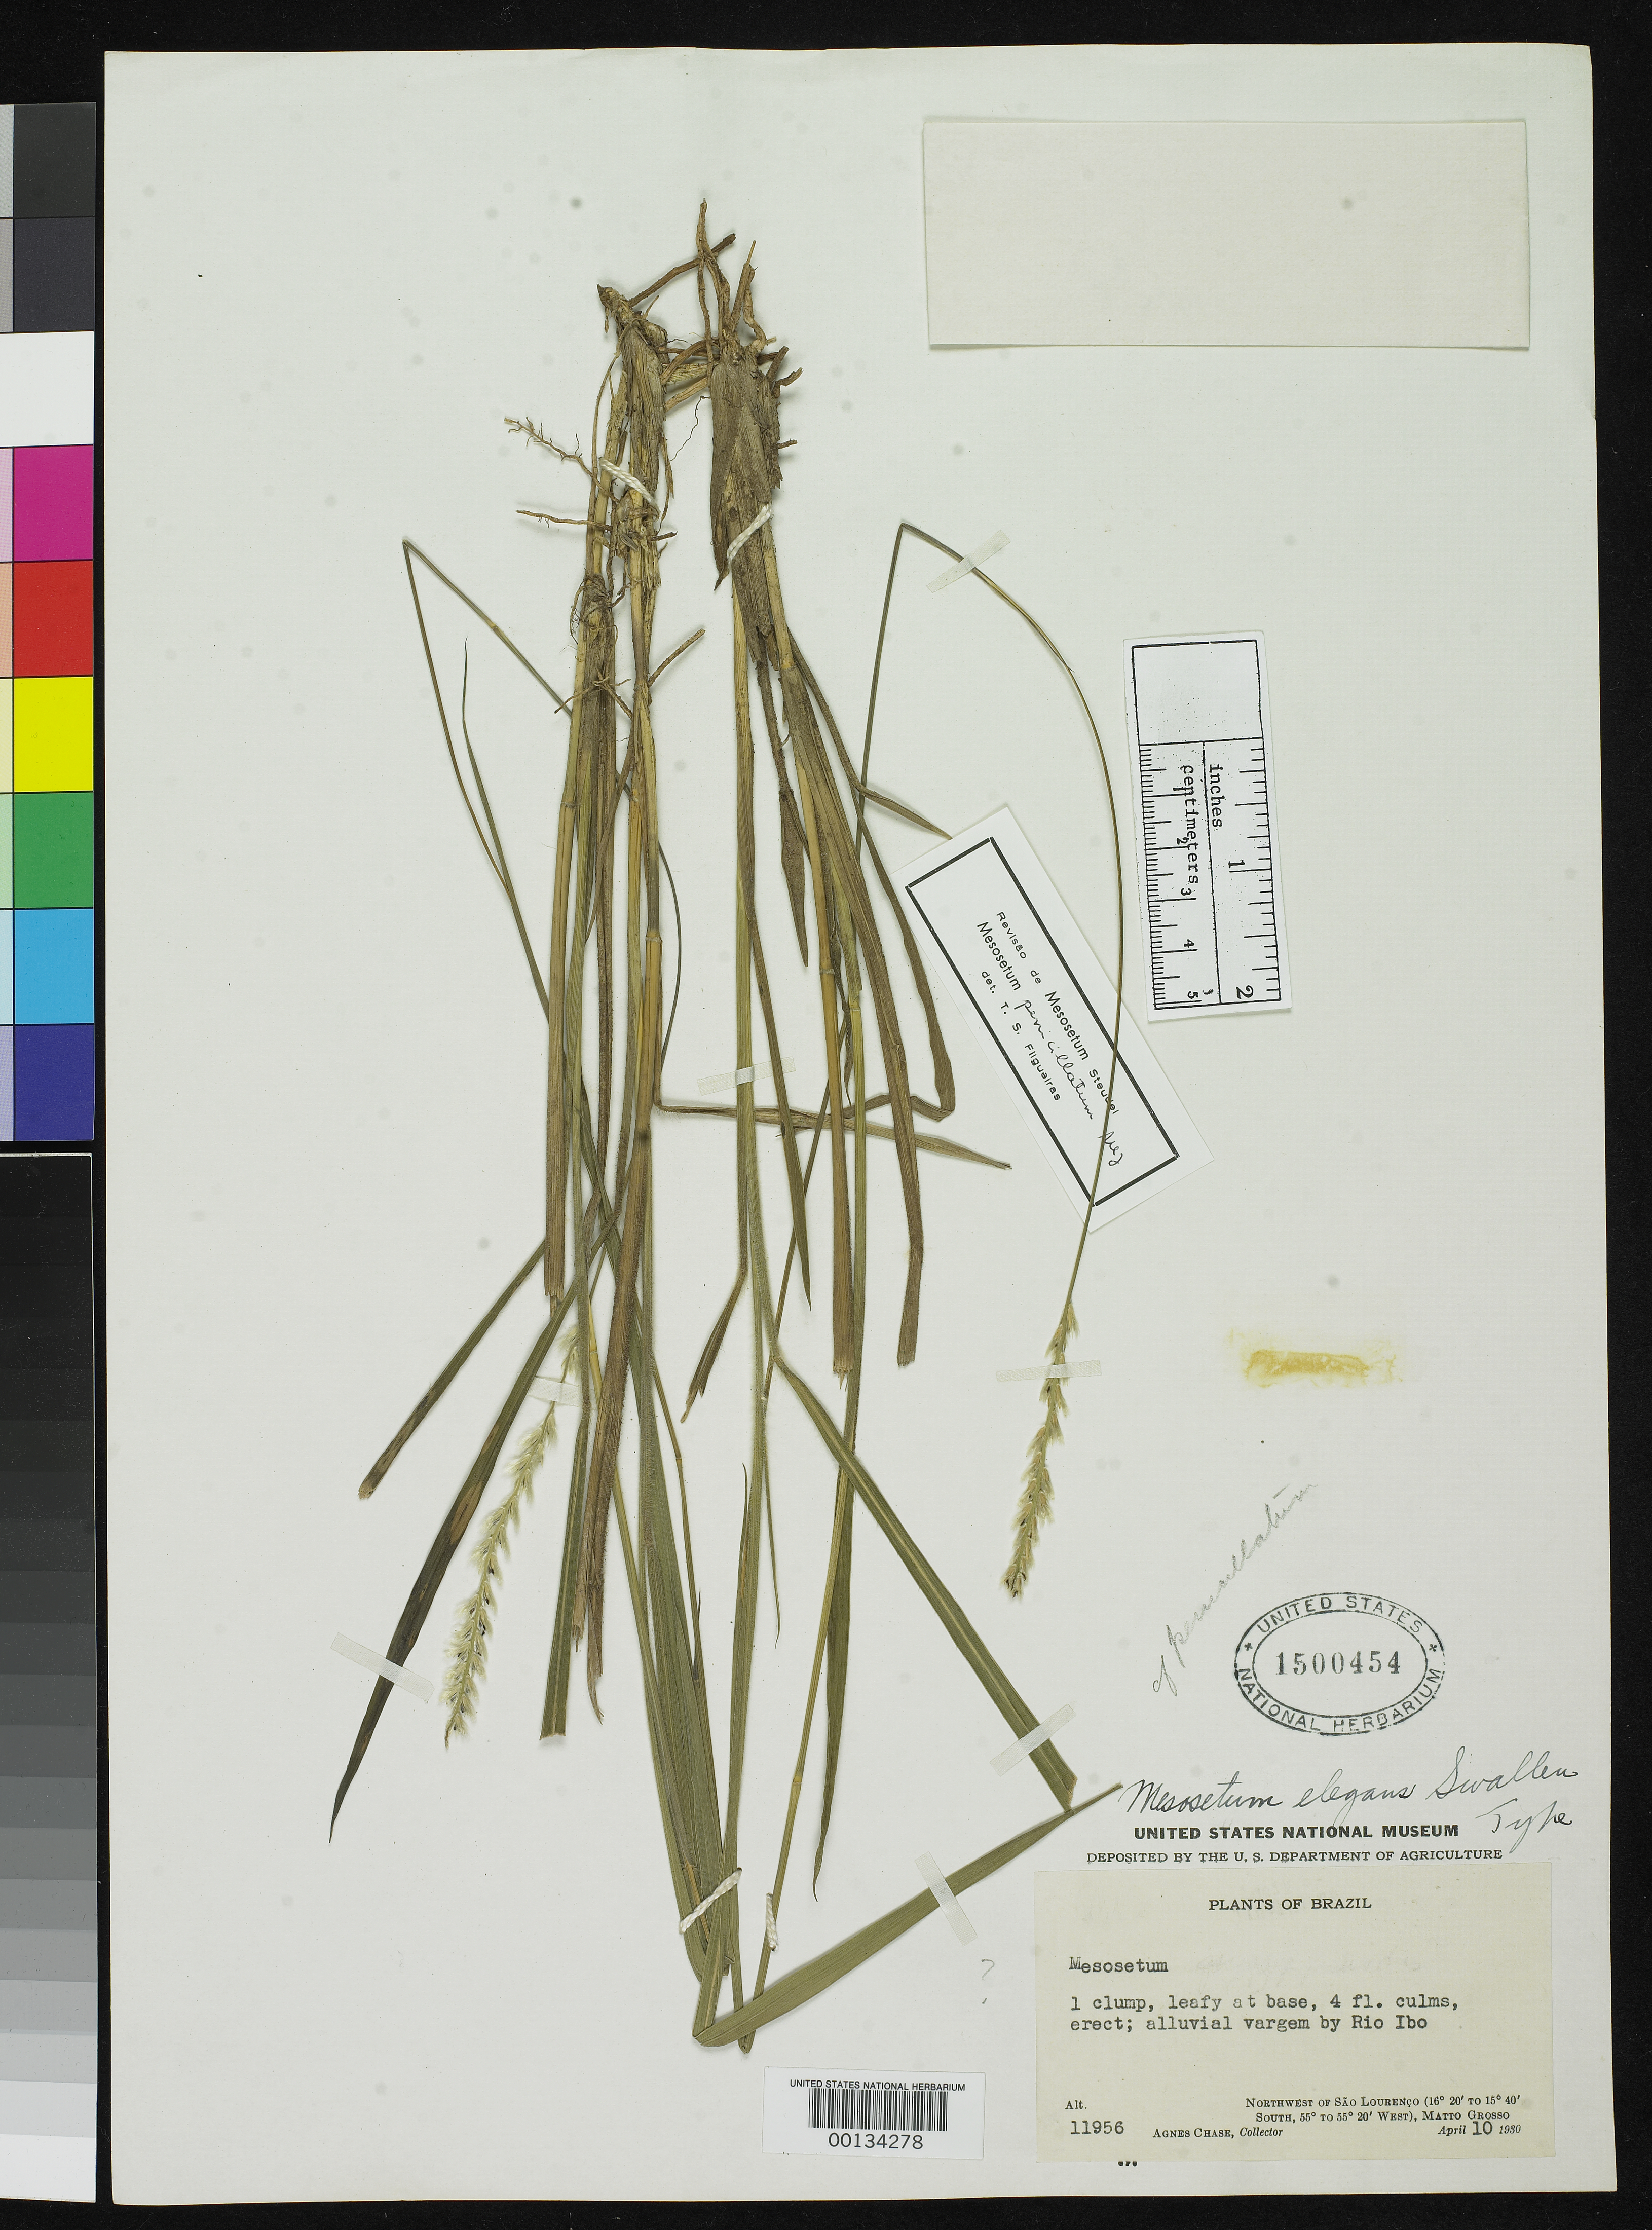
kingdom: Plantae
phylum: Tracheophyta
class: Liliopsida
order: Poales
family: Poaceae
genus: Mesosetum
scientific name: Mesosetum elegans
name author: Swallen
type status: Holotype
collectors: A. Chase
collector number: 11956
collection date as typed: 10 Apr 1930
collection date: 1930-04-10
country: Brazil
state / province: Mato Grosso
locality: Nw of Sao Lourenco, by Rio Ibo.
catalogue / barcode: US 1500454